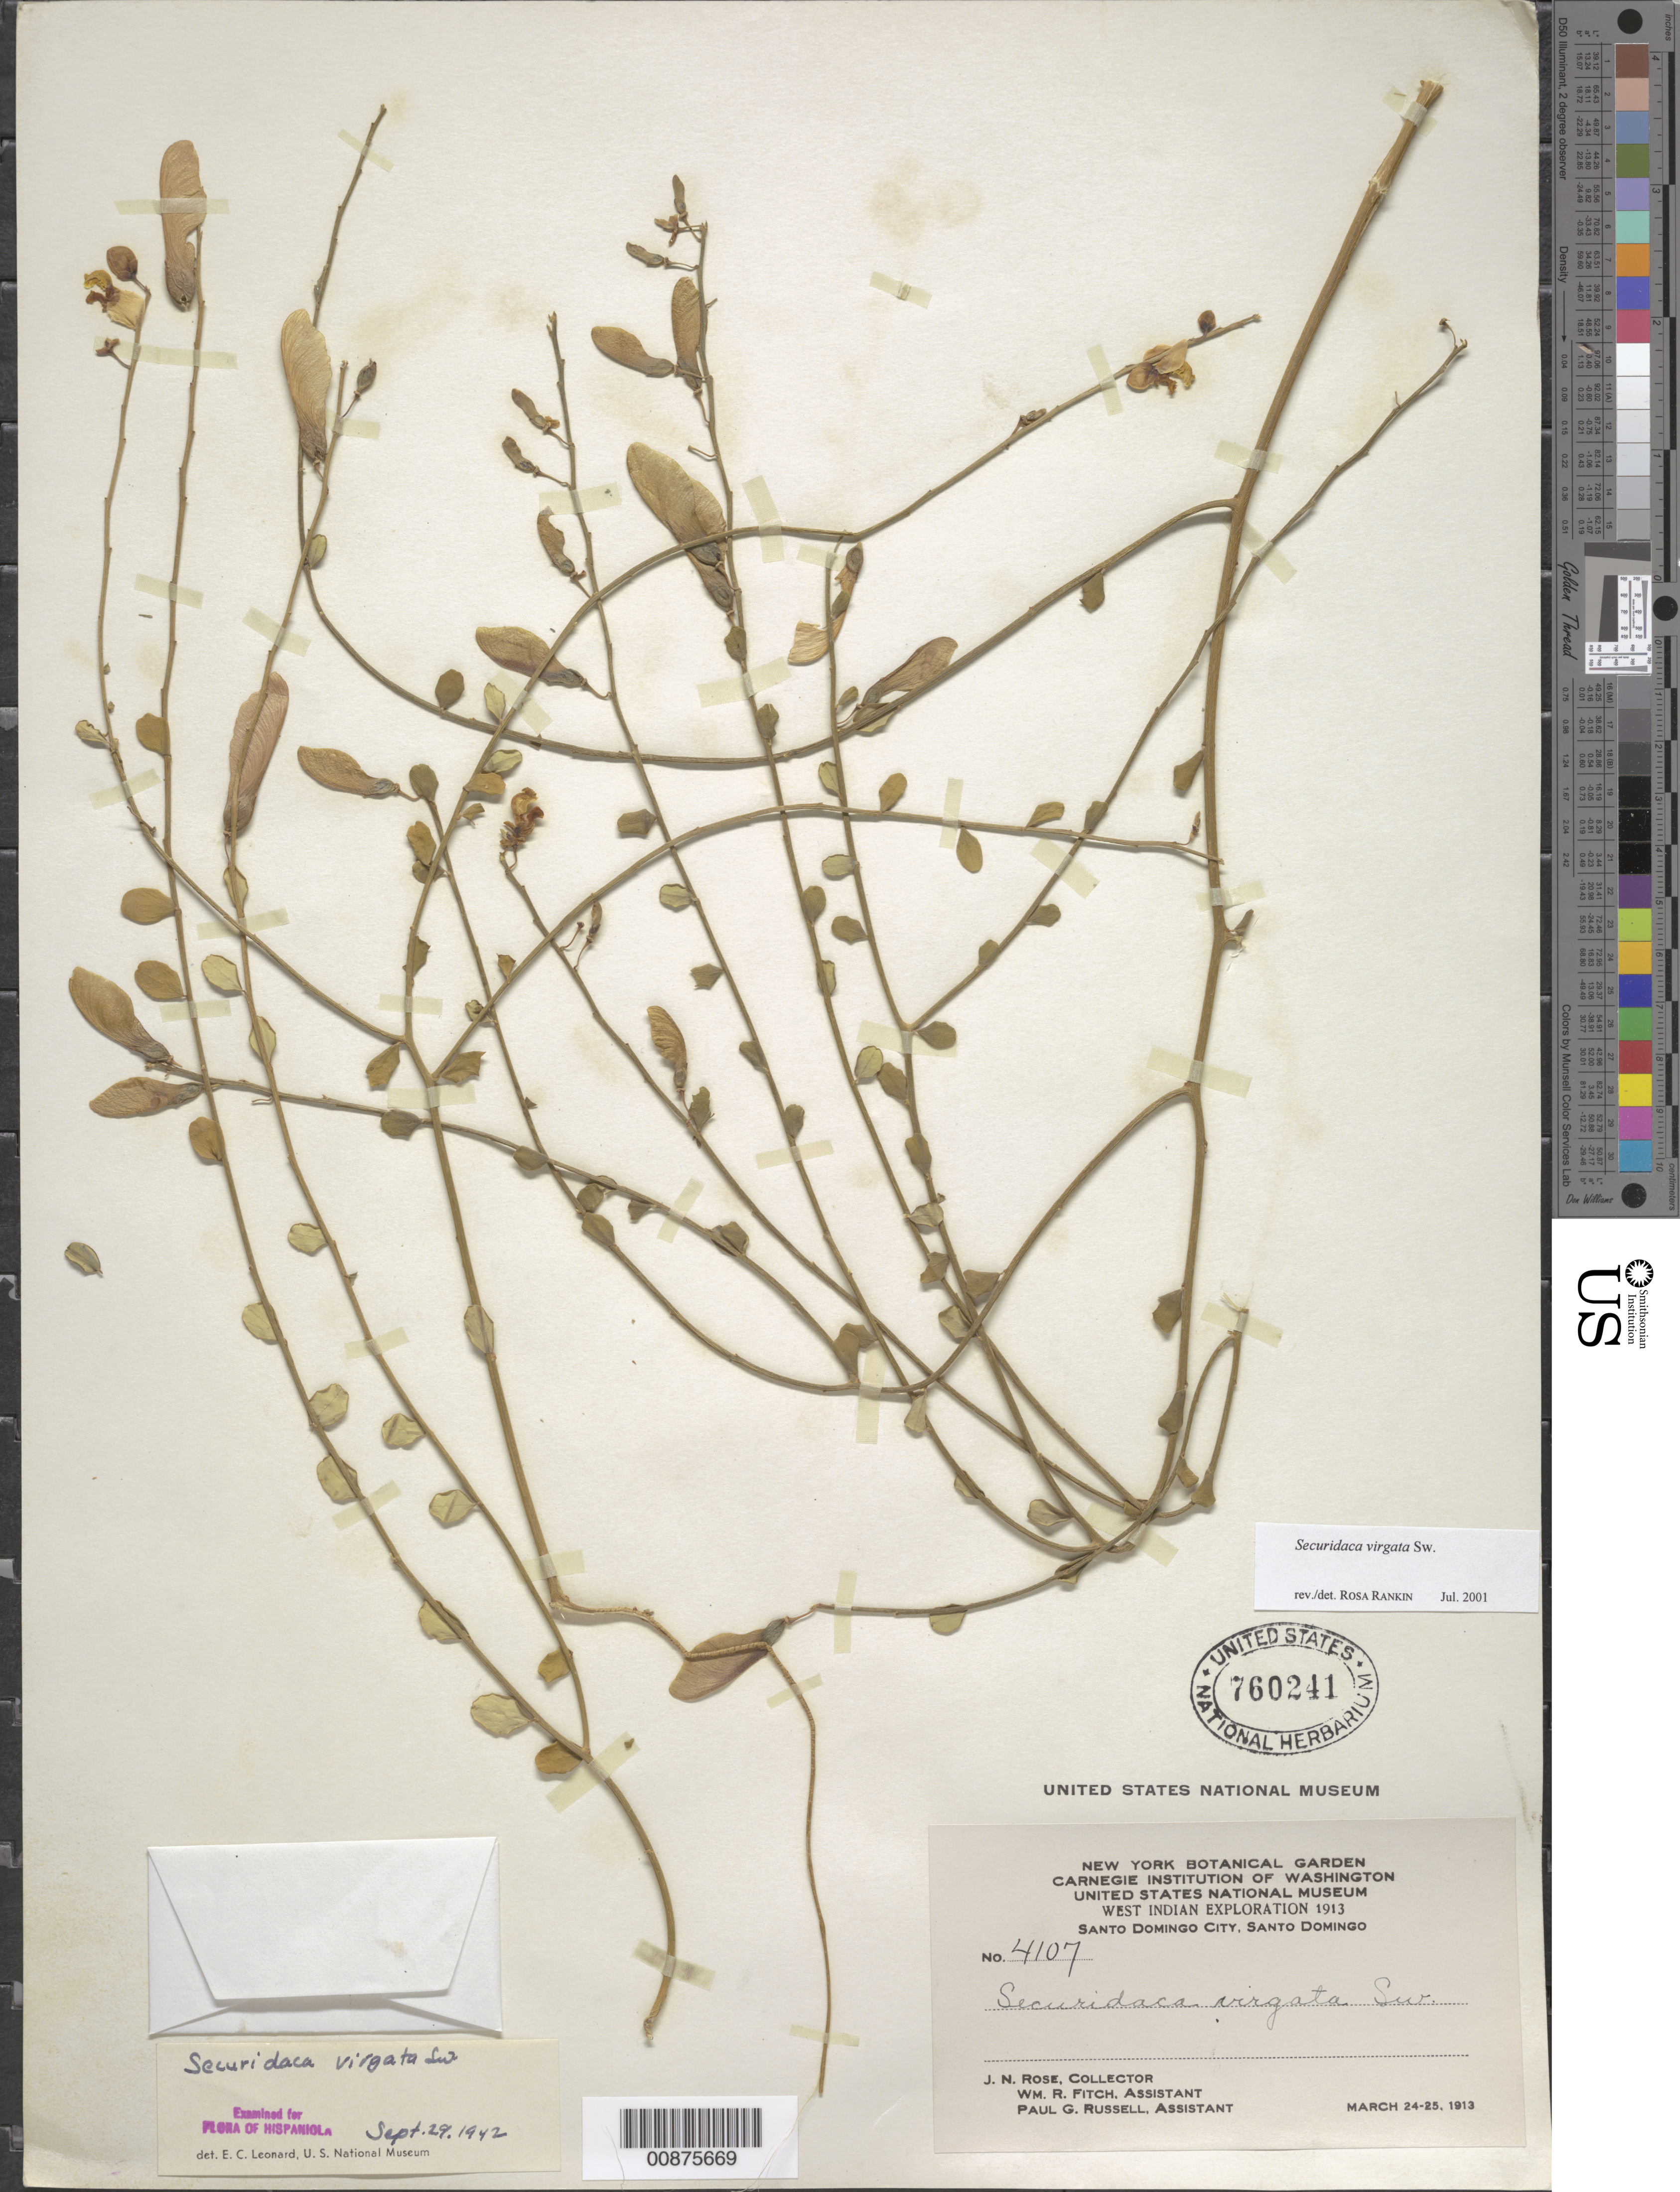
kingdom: Plantae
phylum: Tracheophyta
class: Magnoliopsida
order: Fabales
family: Polygalaceae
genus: Securidaca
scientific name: Securidaca virgata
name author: Sw.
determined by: Rankin Rodriguez, Rosa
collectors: J. N. Rose, W. R. Fitch & P. G. Russell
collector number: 4107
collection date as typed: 24 Mar 1913 to 25 Mar 1913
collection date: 1913-03-24/1913-03-25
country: Dominican Republic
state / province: Distrito Nacional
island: Hispaniola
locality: Santo Domingo City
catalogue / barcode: US 760241